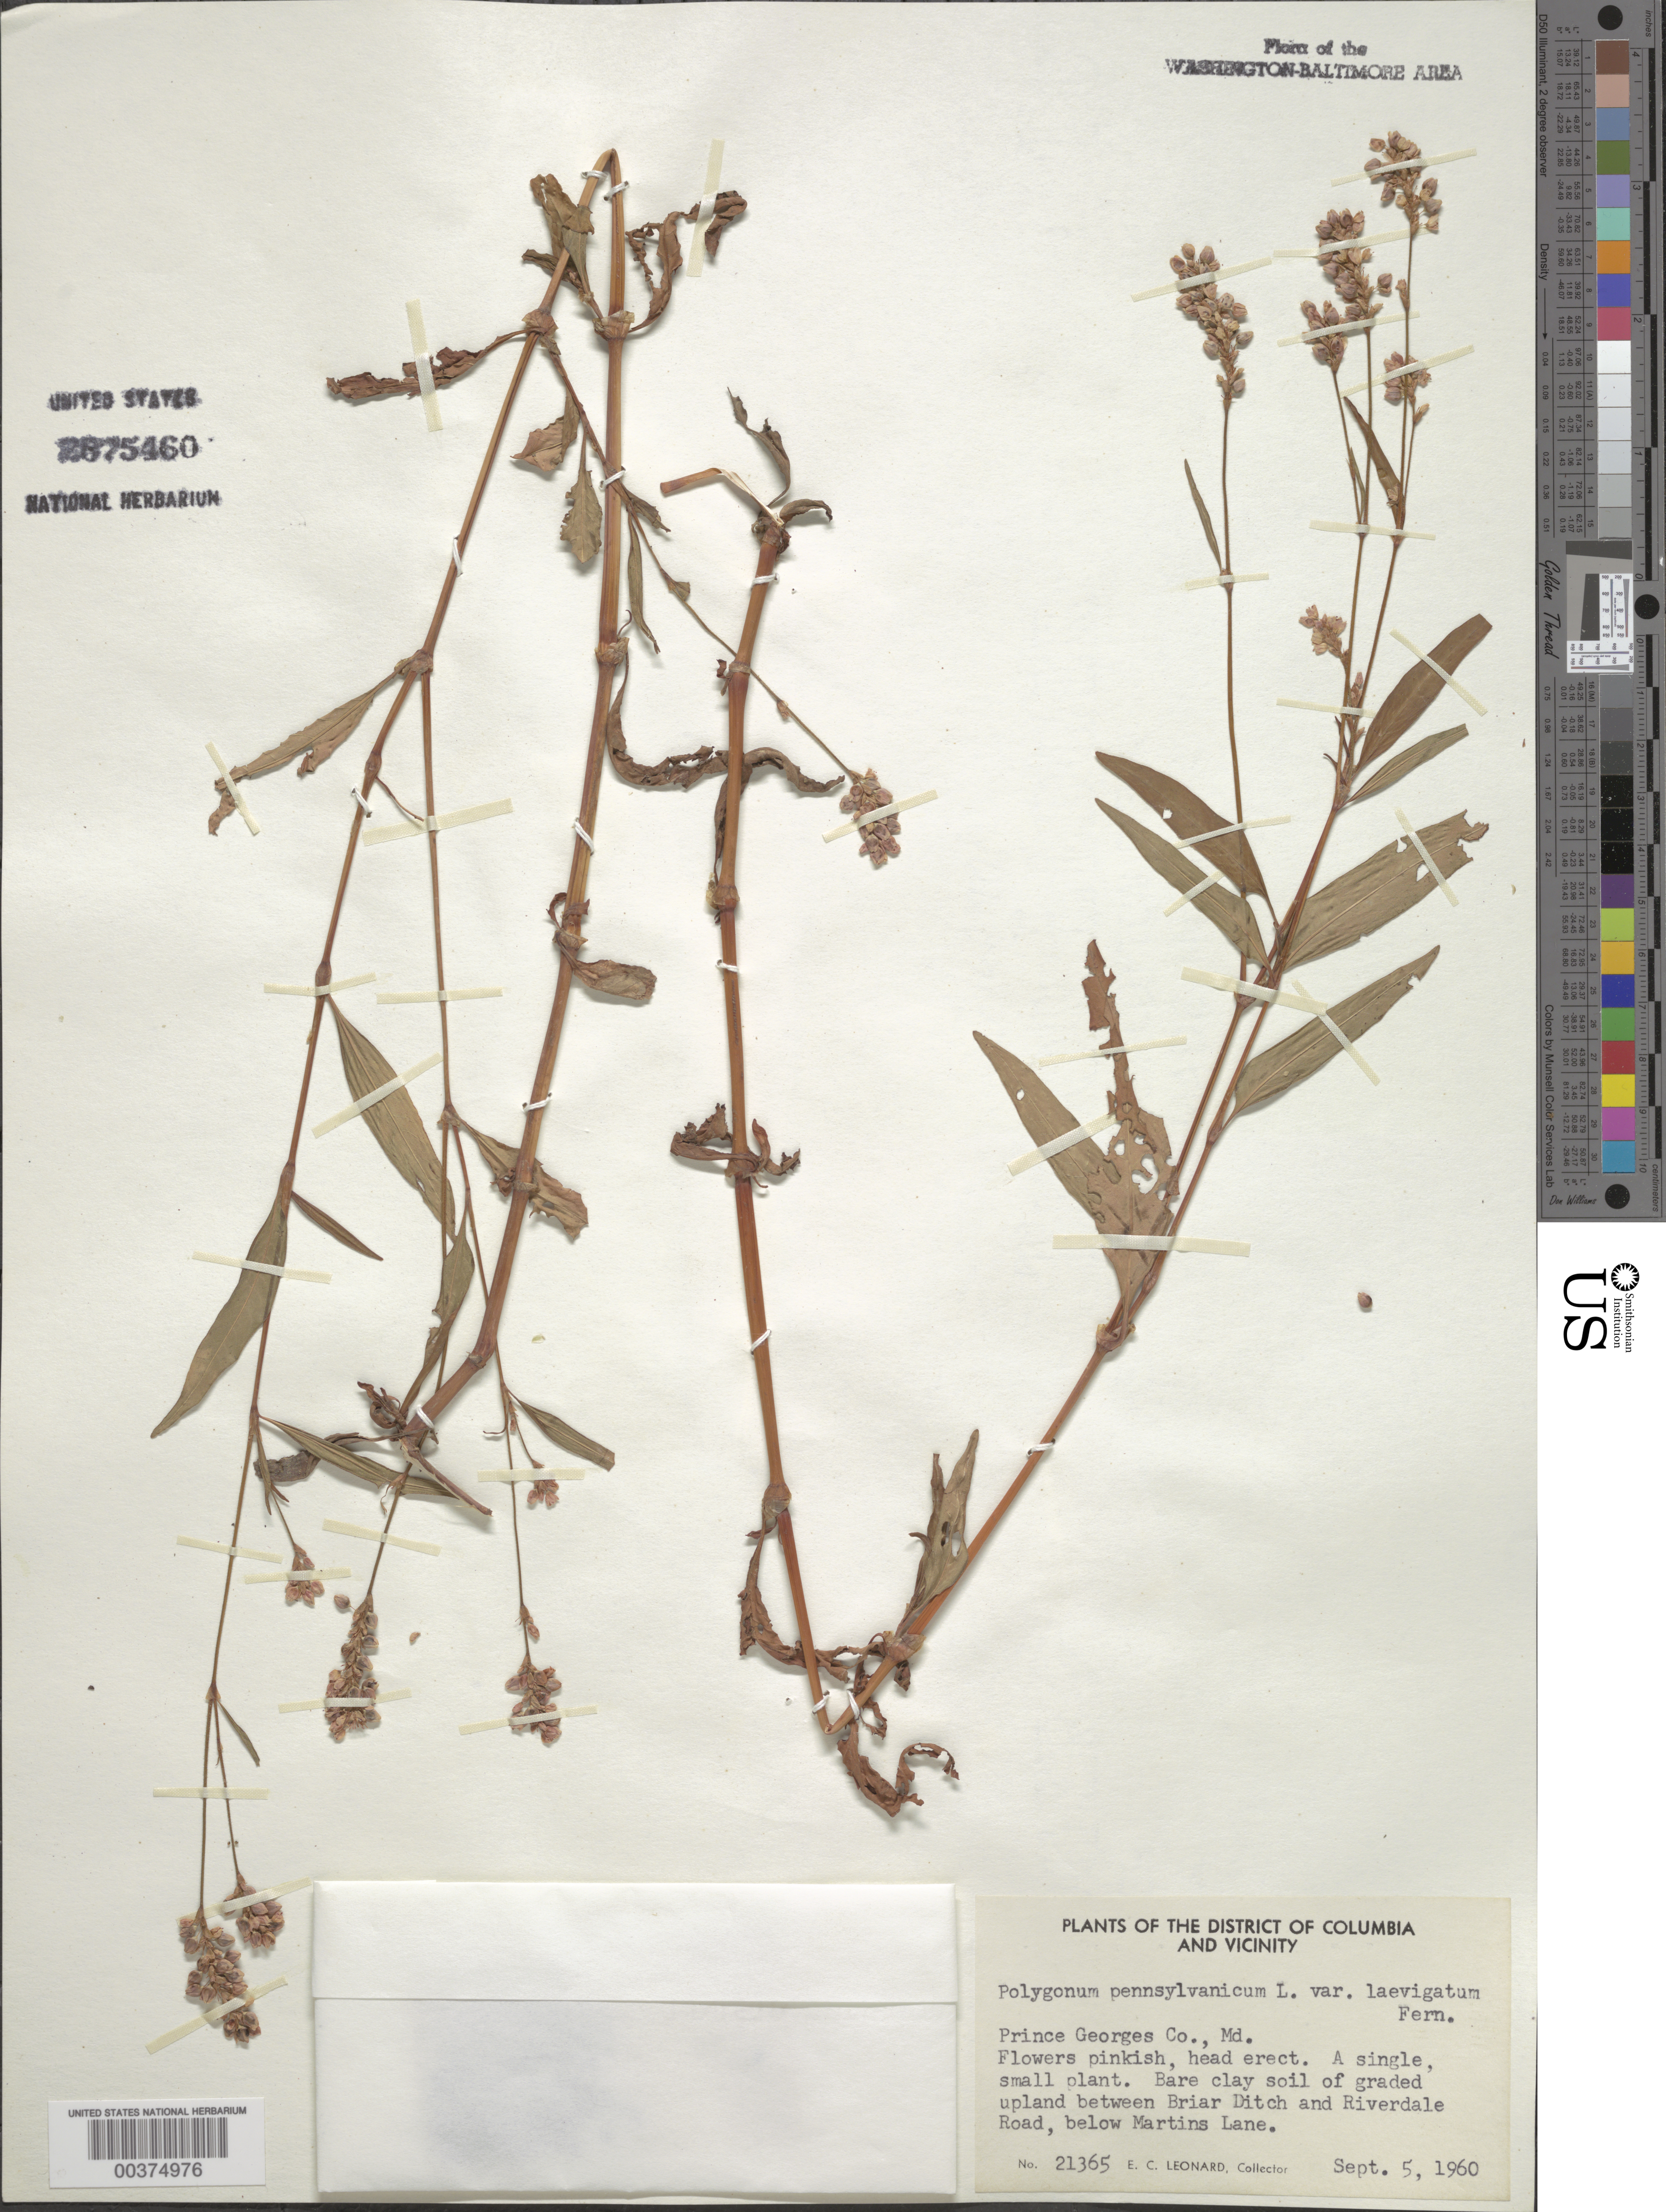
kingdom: Plantae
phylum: Tracheophyta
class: Magnoliopsida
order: Caryophyllales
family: Polygonaceae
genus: Persicaria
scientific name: Persicaria pensylvanica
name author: (L.) M. Gómez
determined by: Atha, D. E.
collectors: E. C. Leonard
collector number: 21365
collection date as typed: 05 Sep 1960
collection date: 1960-09-05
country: United States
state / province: Maryland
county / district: Prince George's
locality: Between Briar Ditch and Riverdale road, below Martins Lane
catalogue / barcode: US 2875460